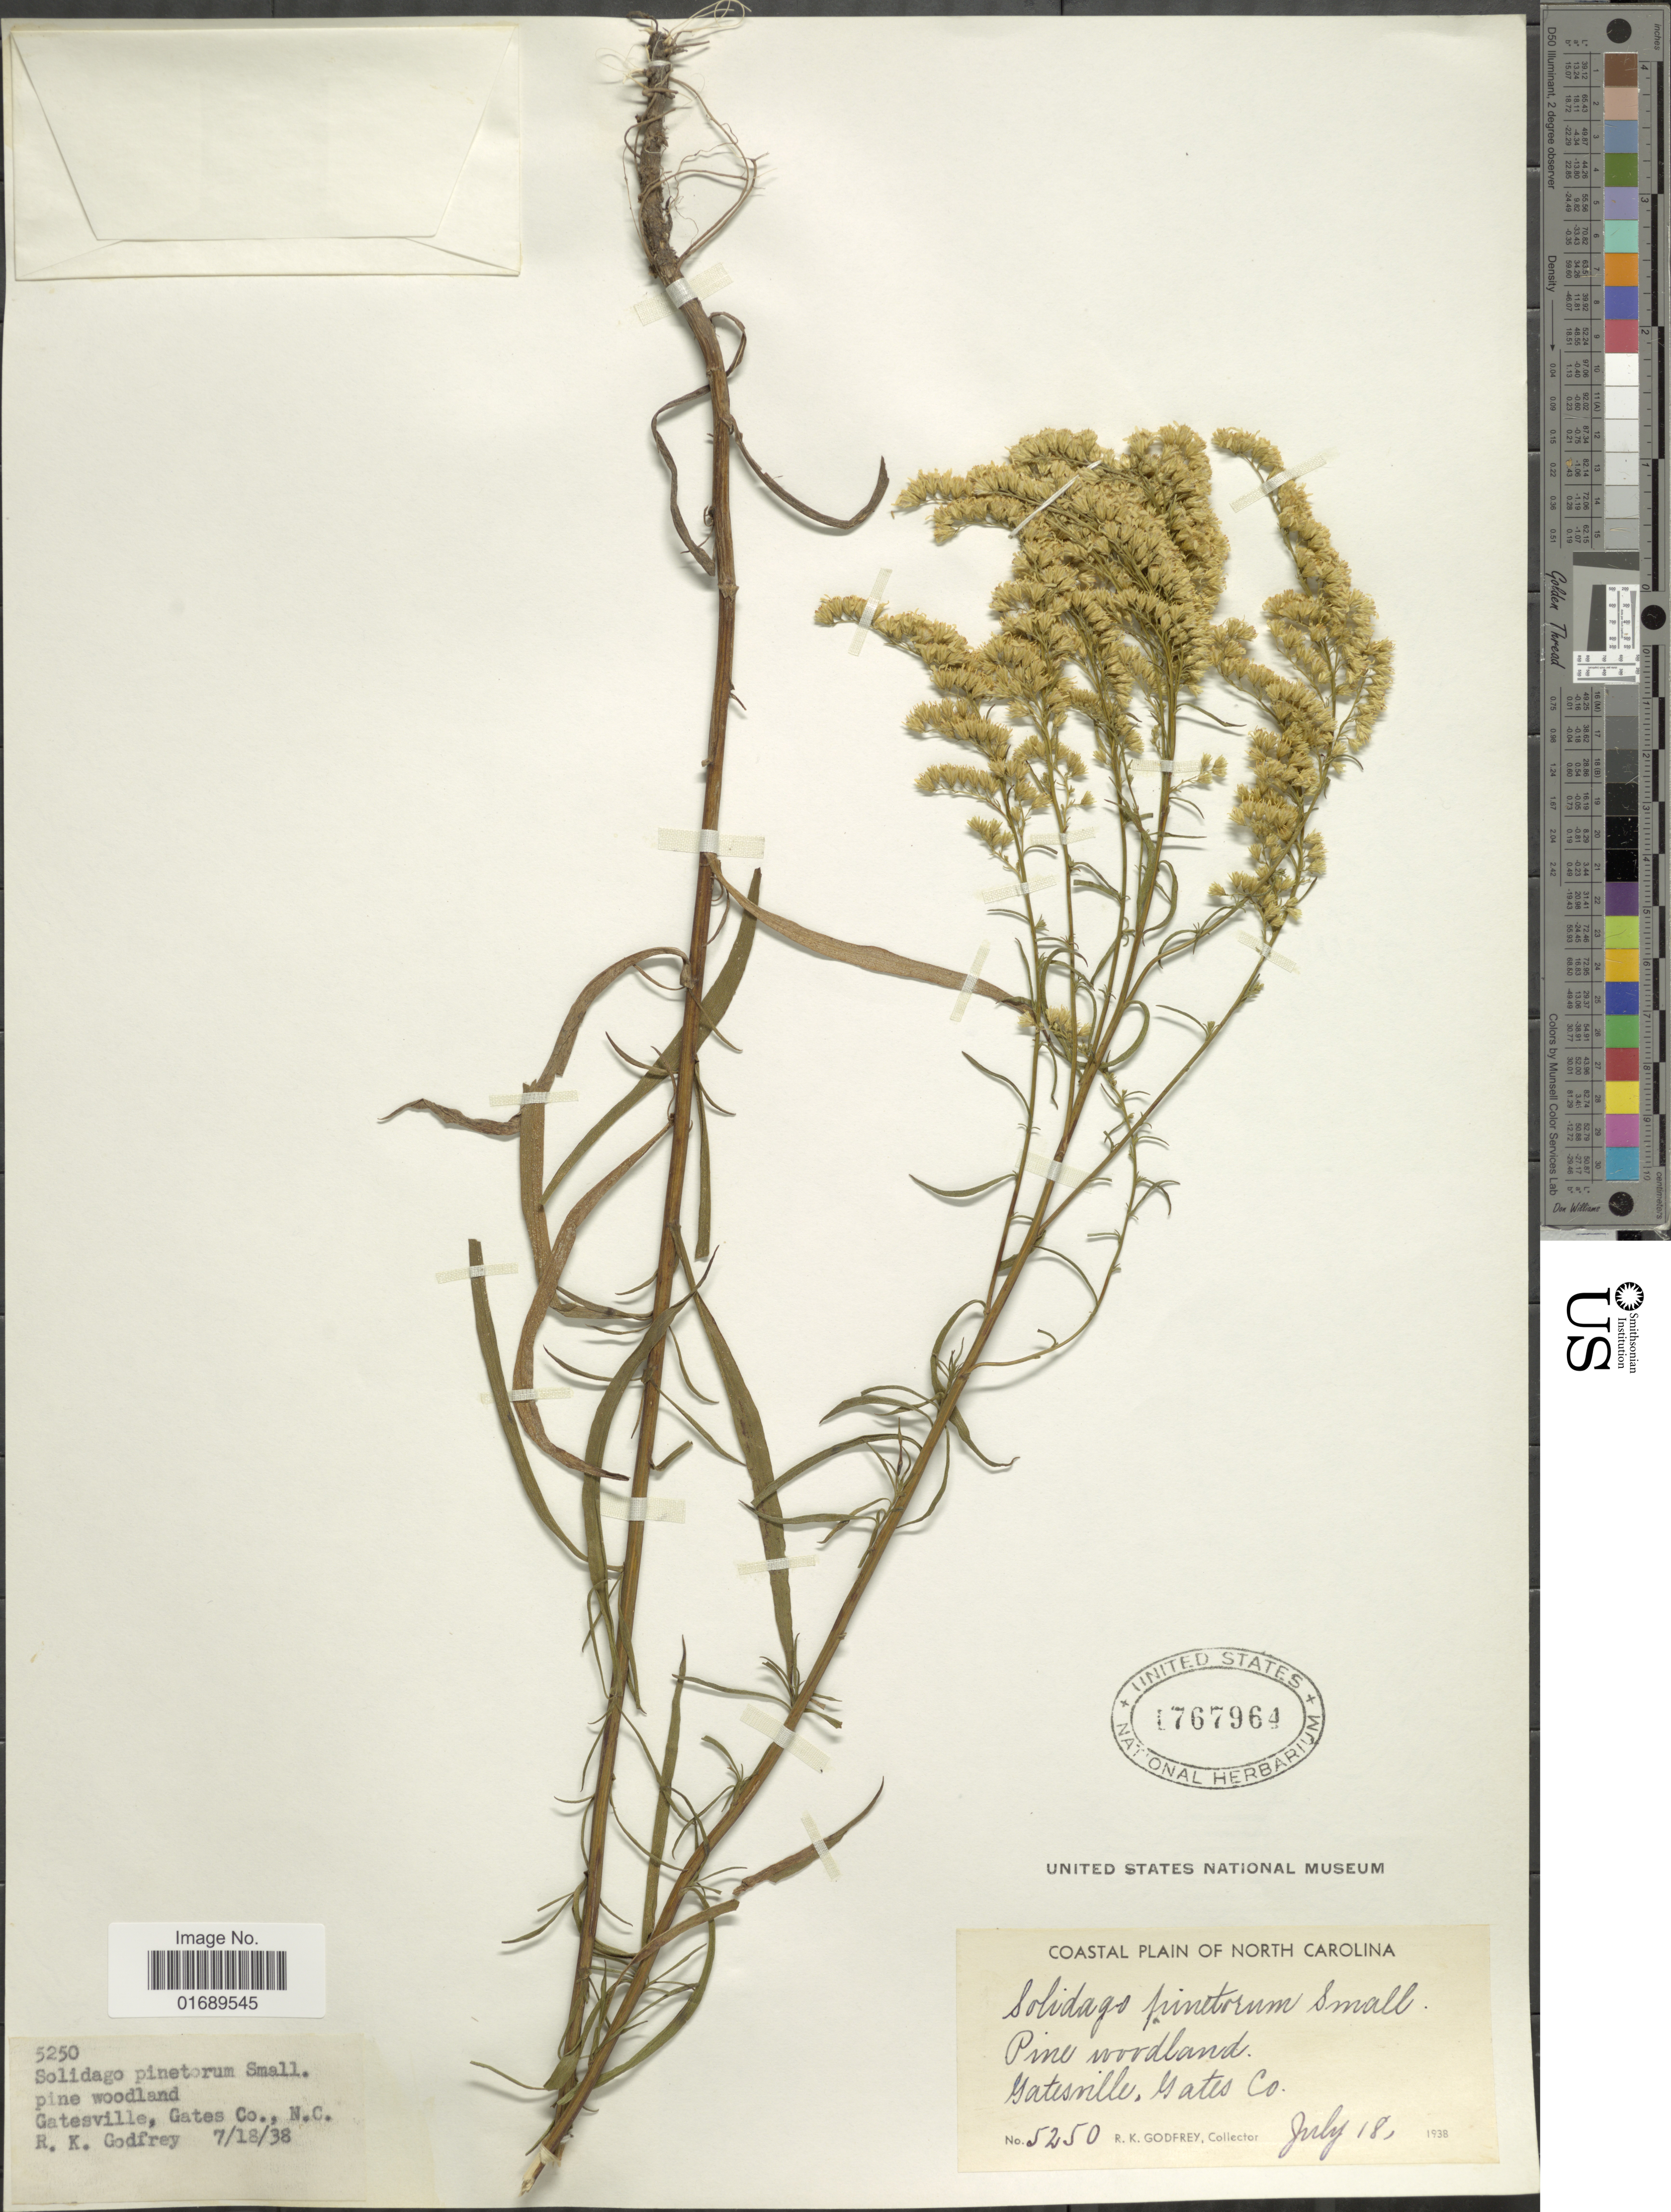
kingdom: Plantae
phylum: Tracheophyta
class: Magnoliopsida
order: Asterales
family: Asteraceae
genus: Solidago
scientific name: Solidago pinetorum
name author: Aiton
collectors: R. K. Godfrey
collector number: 5250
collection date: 1938-07-18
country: United States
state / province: North Carolina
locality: Coastal Plain of North Carolina, Gatesville, Gates Co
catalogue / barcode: US 1767964